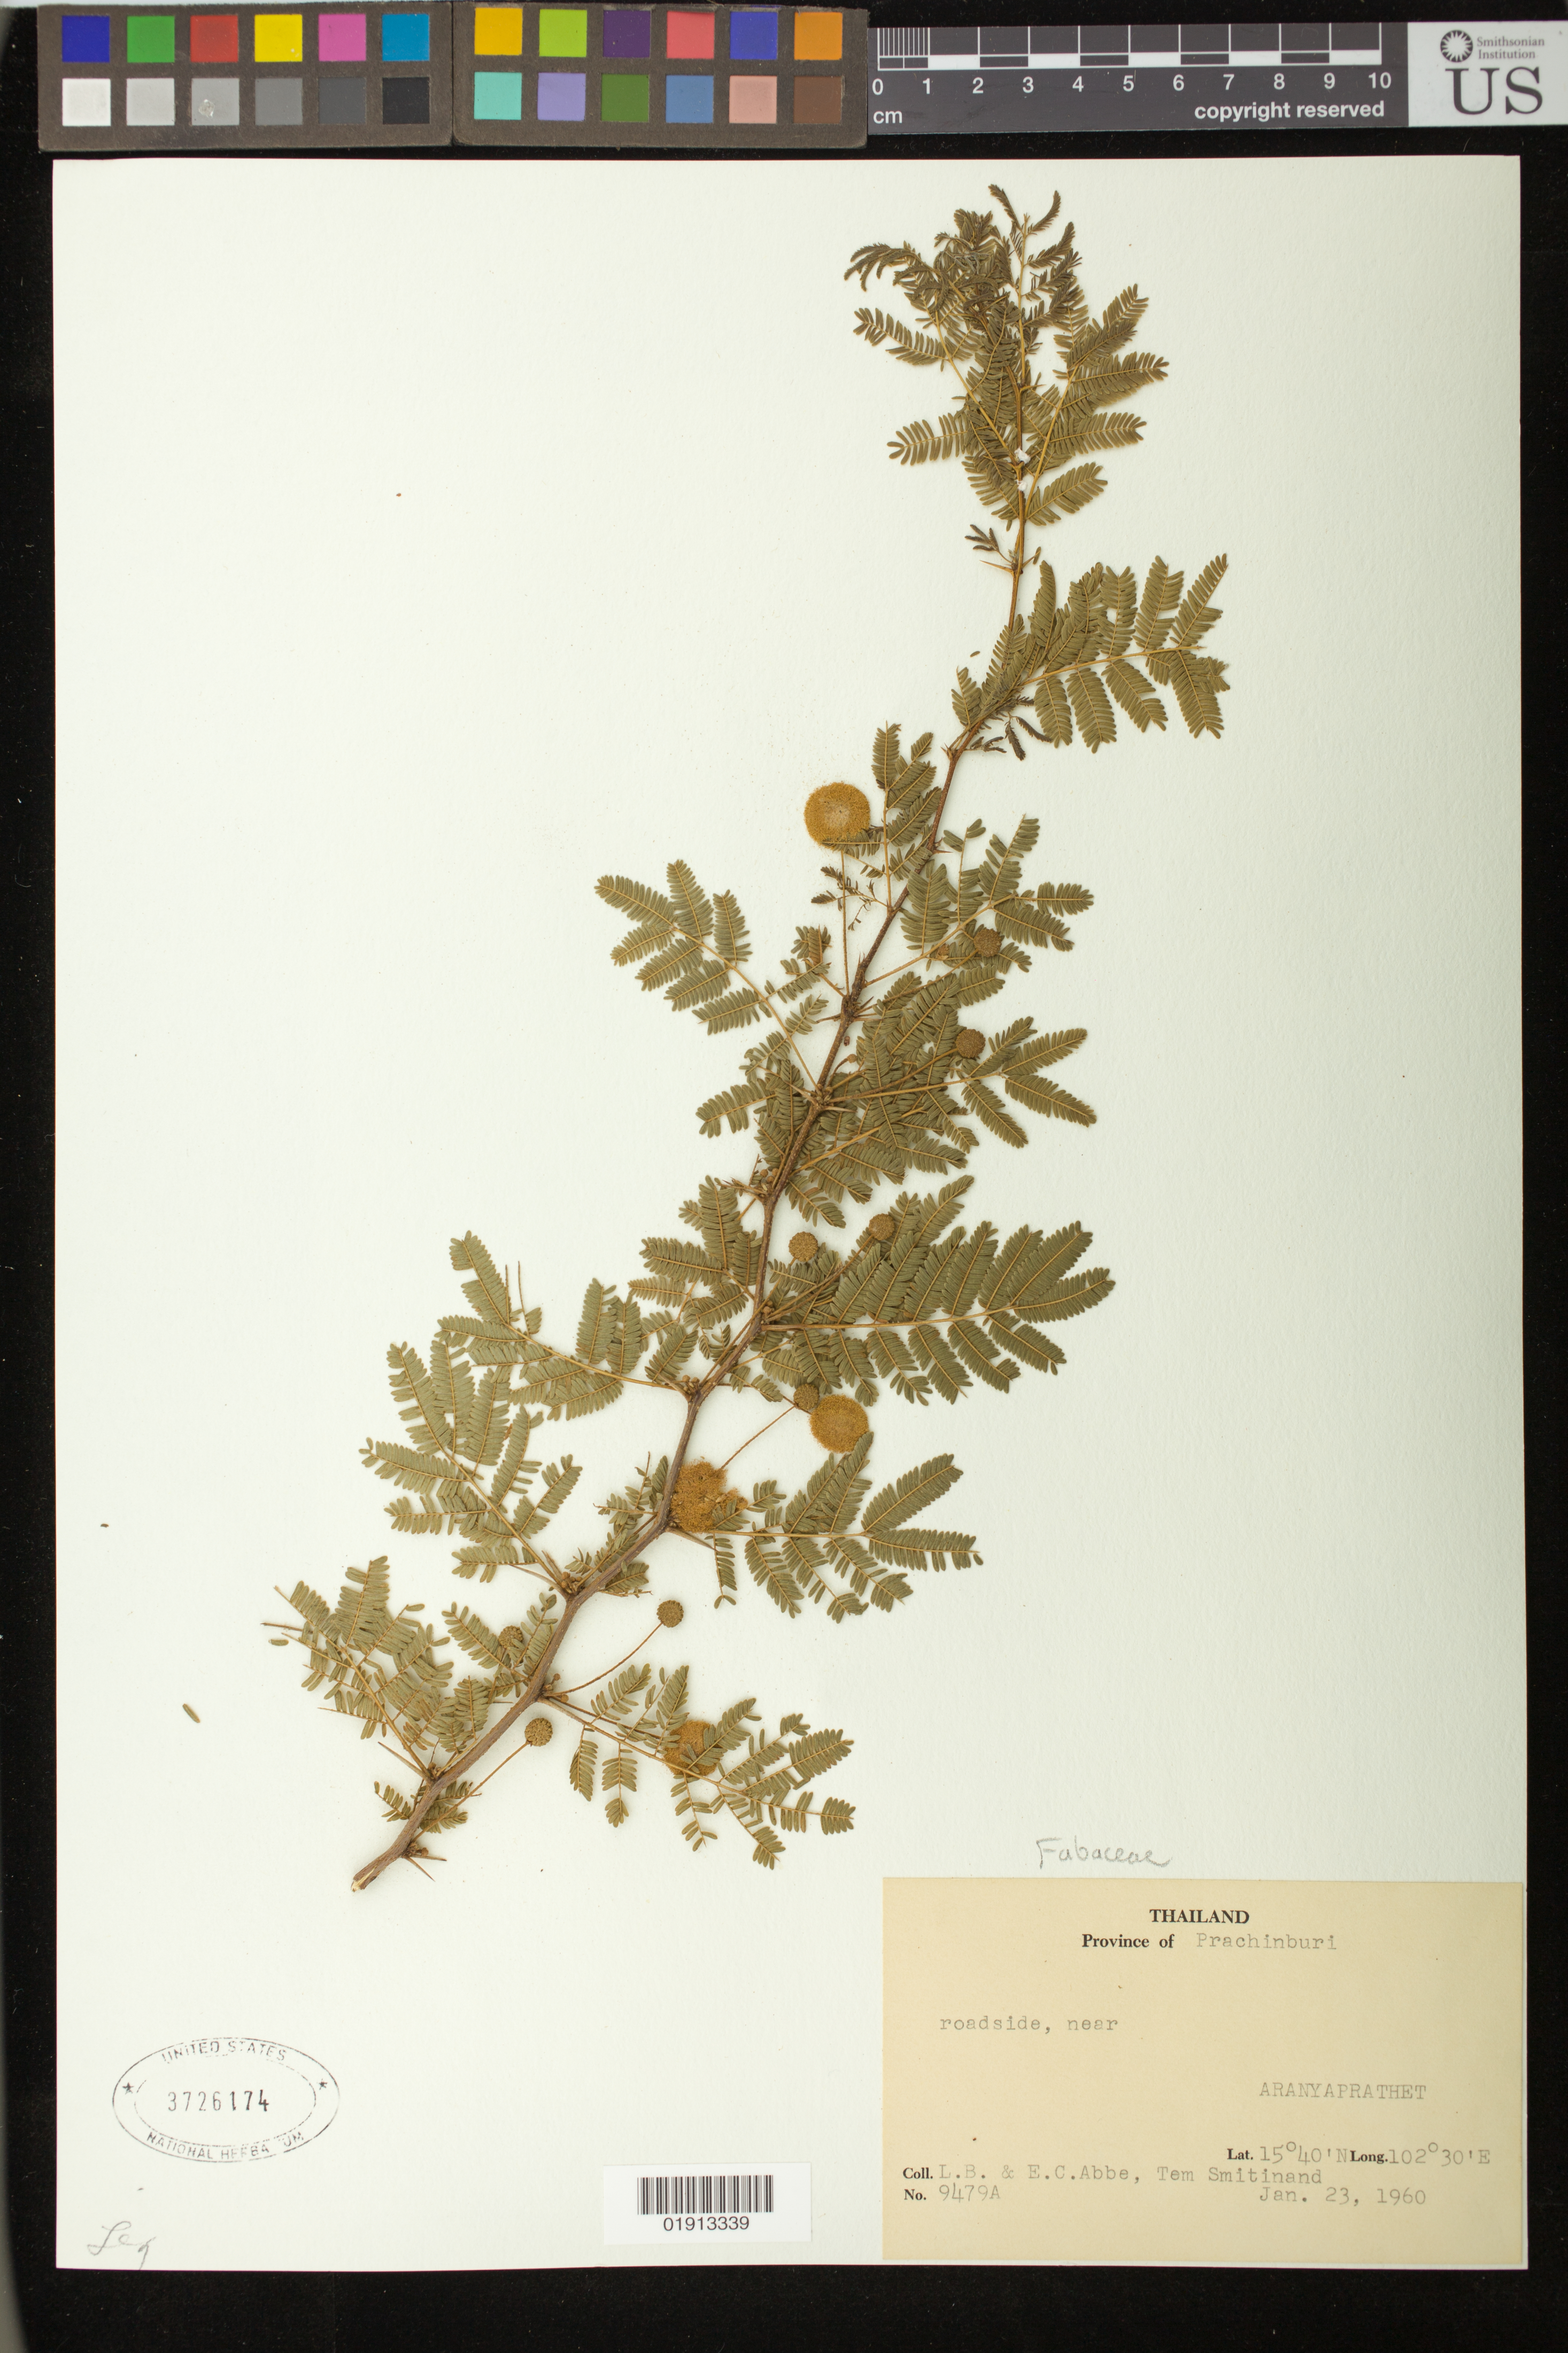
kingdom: Plantae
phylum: Tracheophyta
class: Magnoliopsida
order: Fabales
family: Fabaceae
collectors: L. B. Abbe, E. C. Abbe & T. Smitinand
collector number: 9479A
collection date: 1960-01-23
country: Thailand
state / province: Prachin Buri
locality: Roadside near Aranyaprathet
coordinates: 15 40 N, 102 30 E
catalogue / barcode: US 3726174